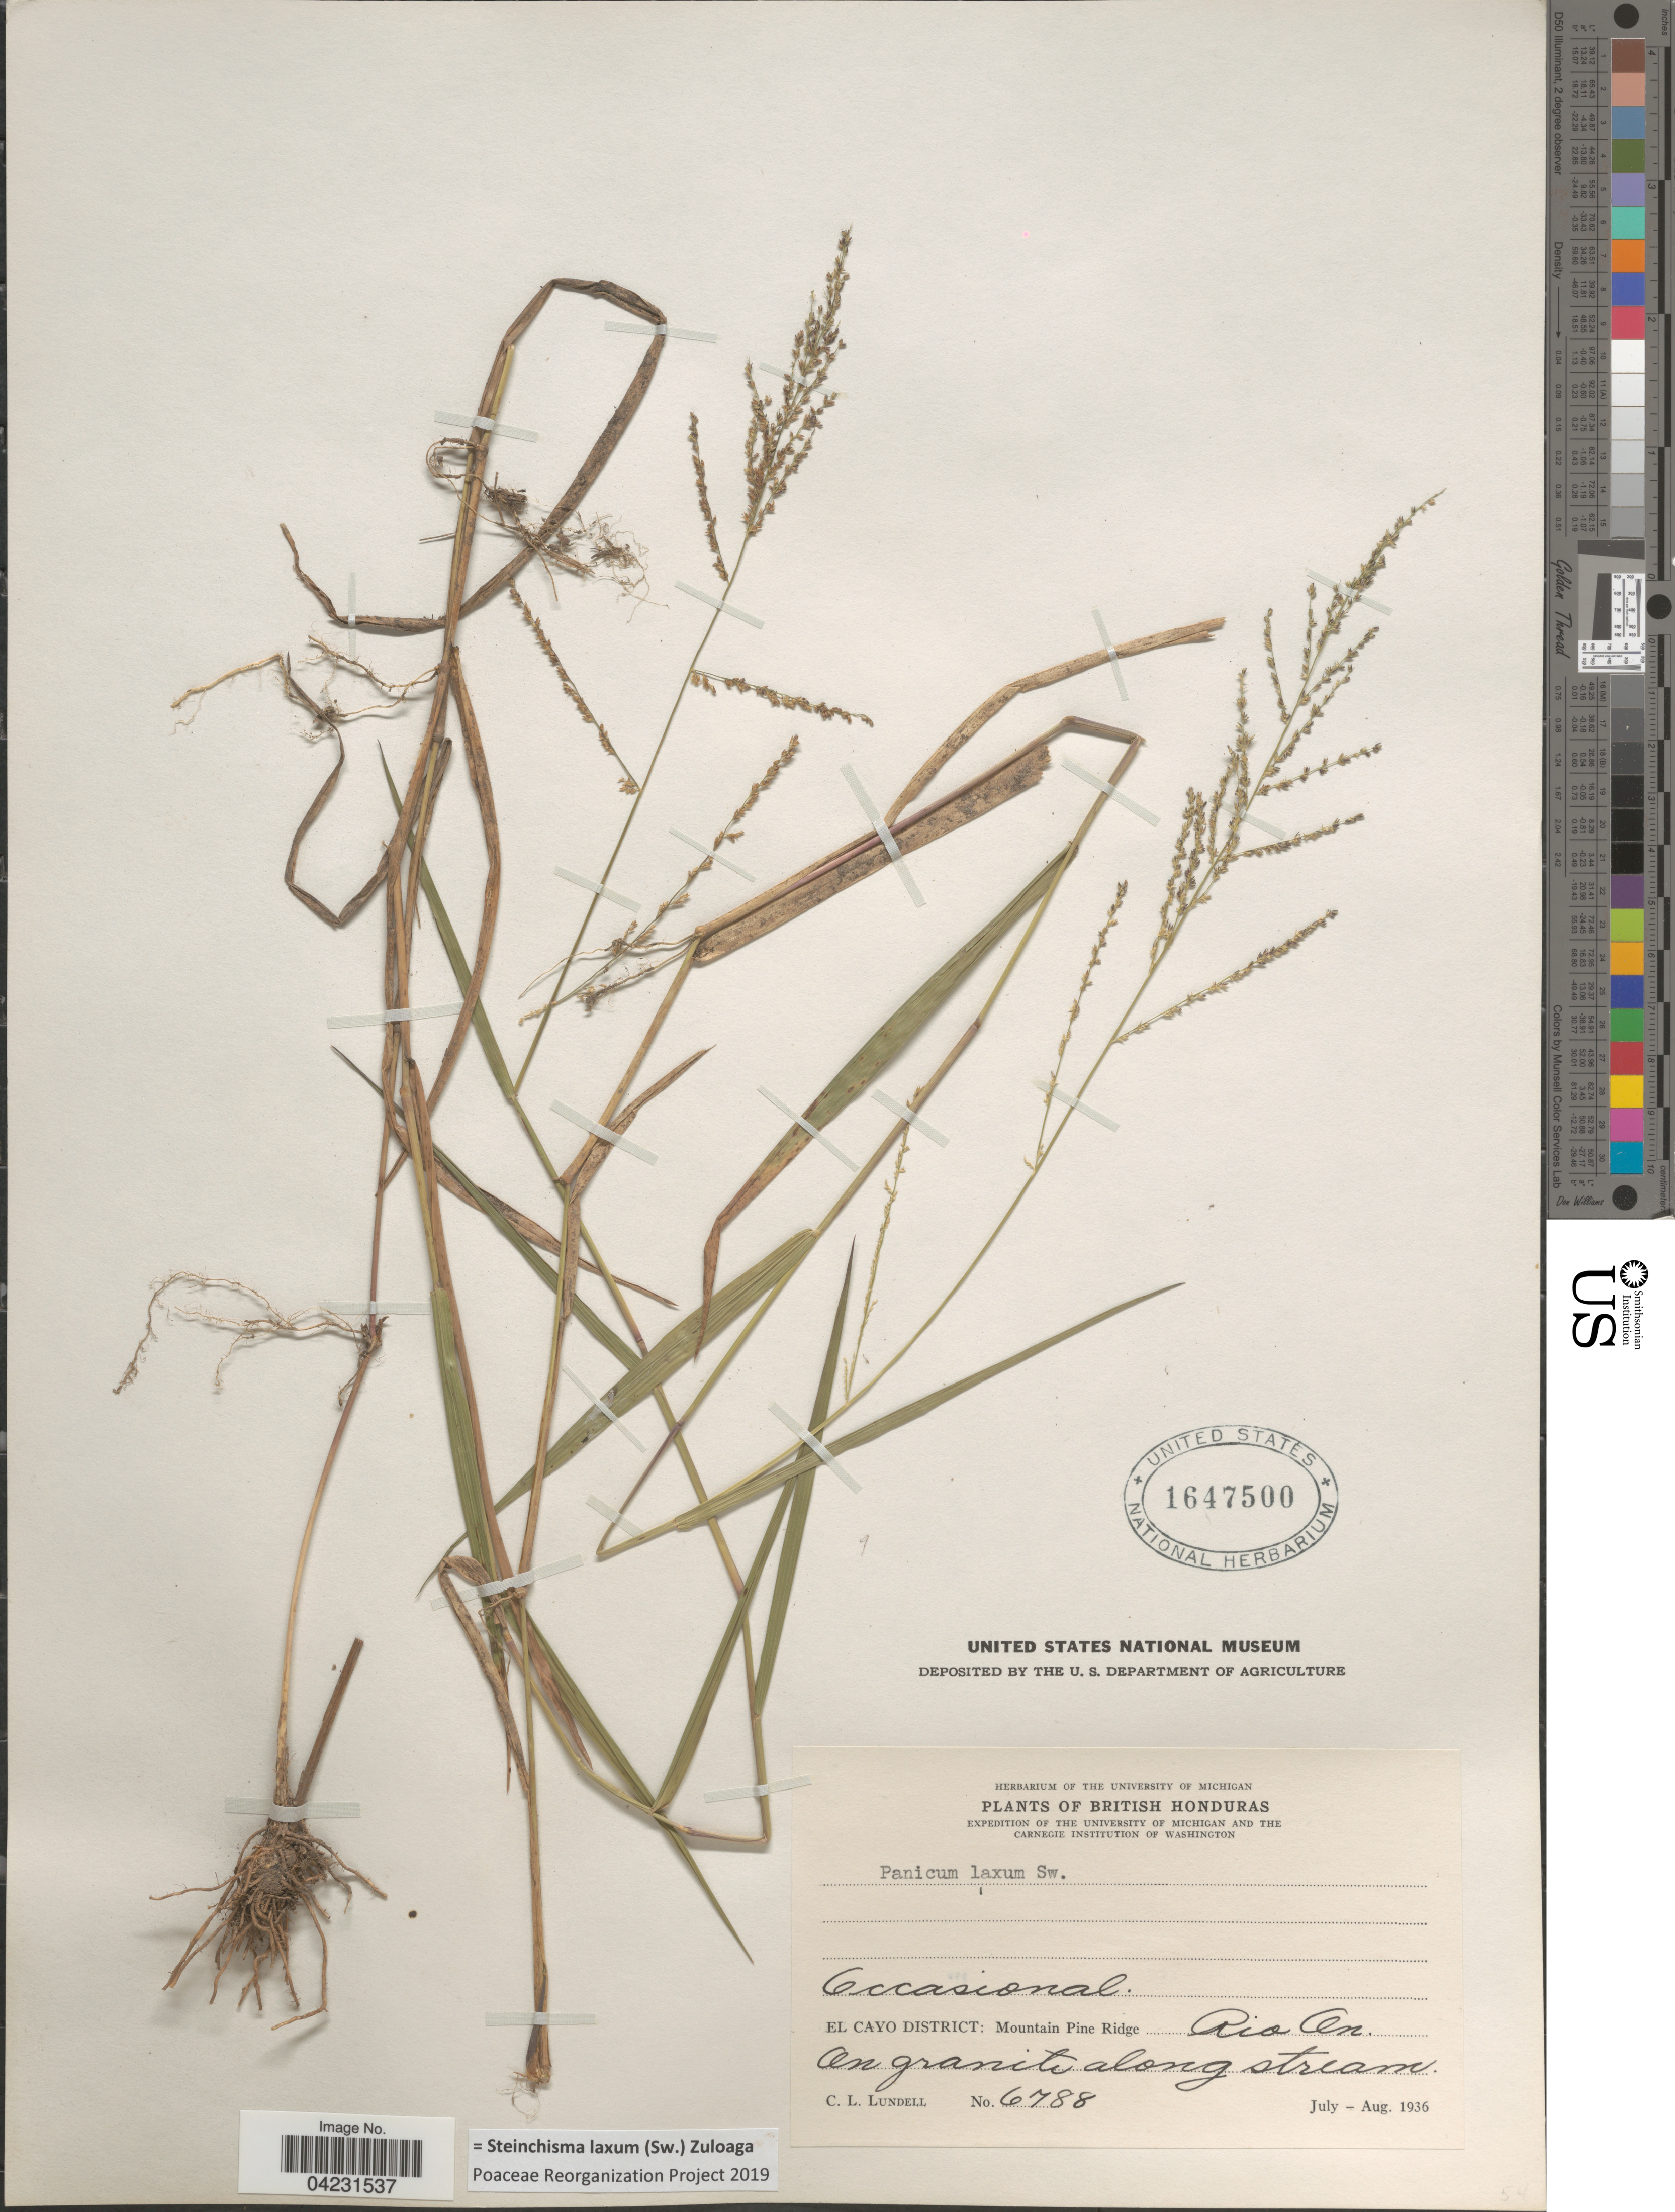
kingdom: Plantae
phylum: Tracheophyta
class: Liliopsida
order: Poales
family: Poaceae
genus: Steinchisma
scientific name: Steinchisma laxum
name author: (Sw.) Zuloaga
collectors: C. L. Lundell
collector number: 6788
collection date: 1936-07/1936-08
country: Belize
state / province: Cayo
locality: British Honduras. Expedition of the University of Michigan and the Carnegie Institution of Washington. El Cayo District: Mountain Pine Ridge. Rio On.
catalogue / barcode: US 1647500